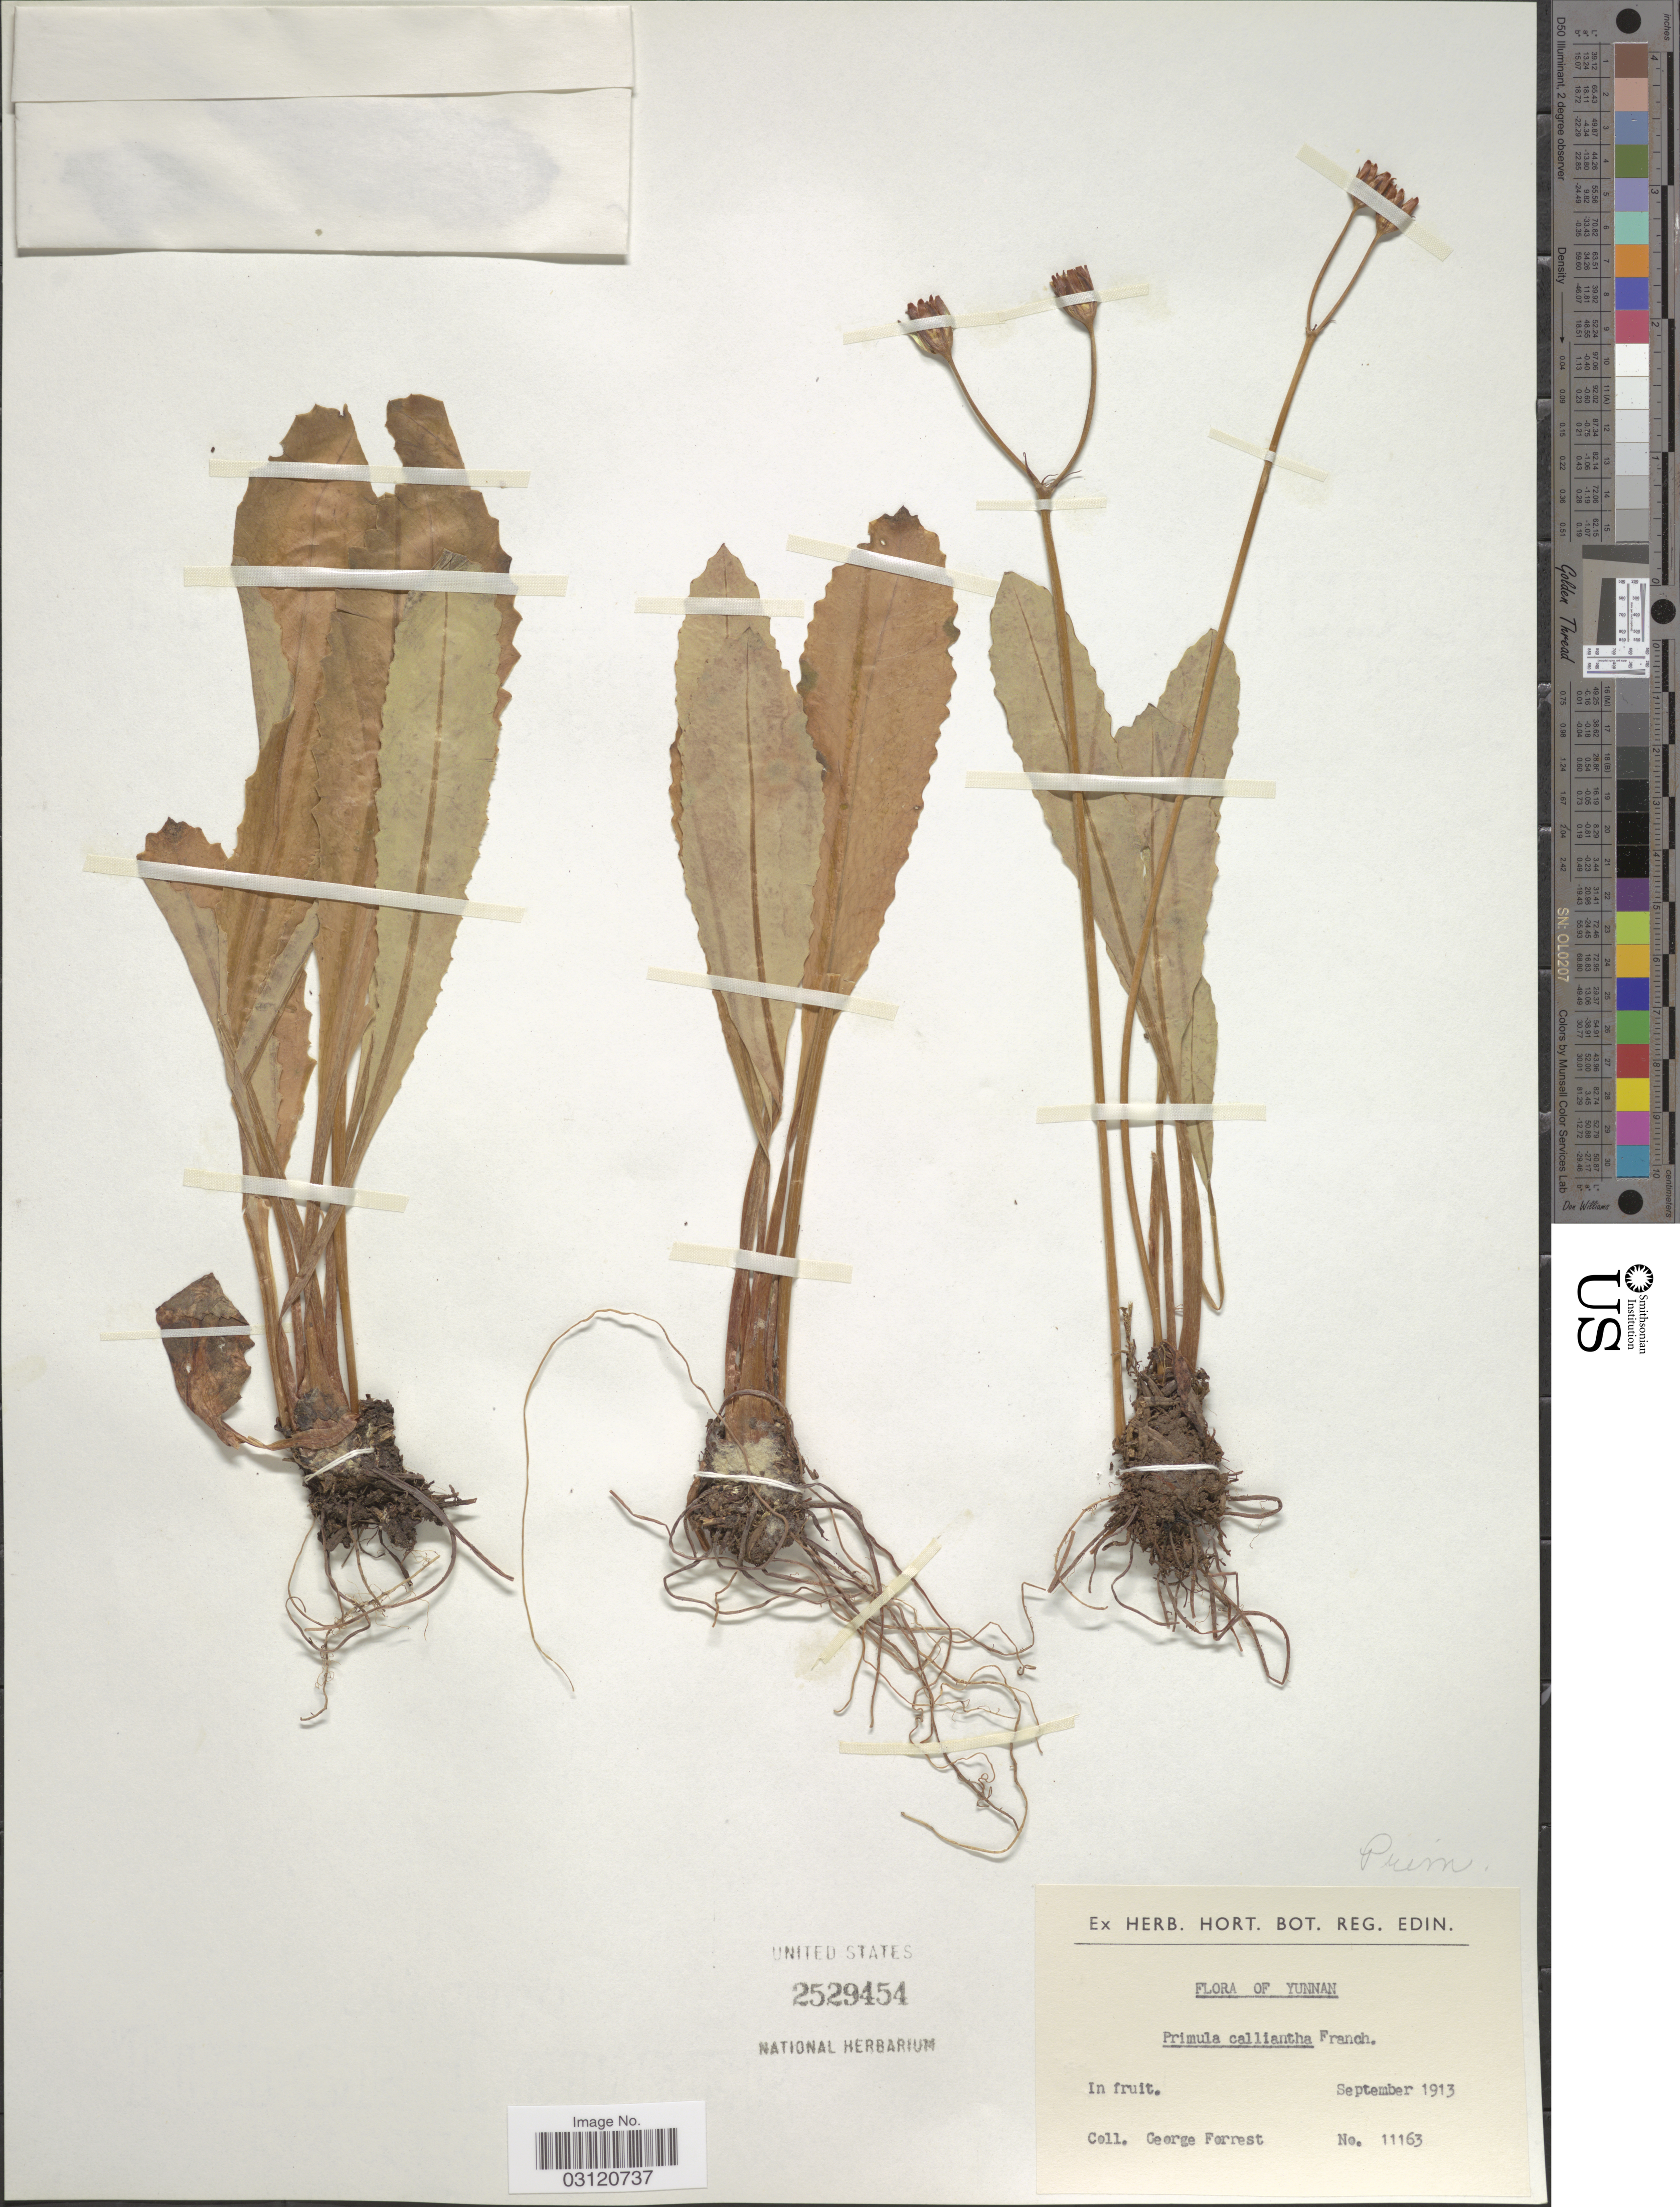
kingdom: Plantae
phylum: Tracheophyta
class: Magnoliopsida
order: Ericales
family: Primulaceae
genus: Primula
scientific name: Primula calliantha subsp. bryophila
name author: (Balf. f. & Farrer) W.W. Sm. & Forrest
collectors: G. Forrest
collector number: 11163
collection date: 1913-09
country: China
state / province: Yunnan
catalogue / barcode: US 2529454